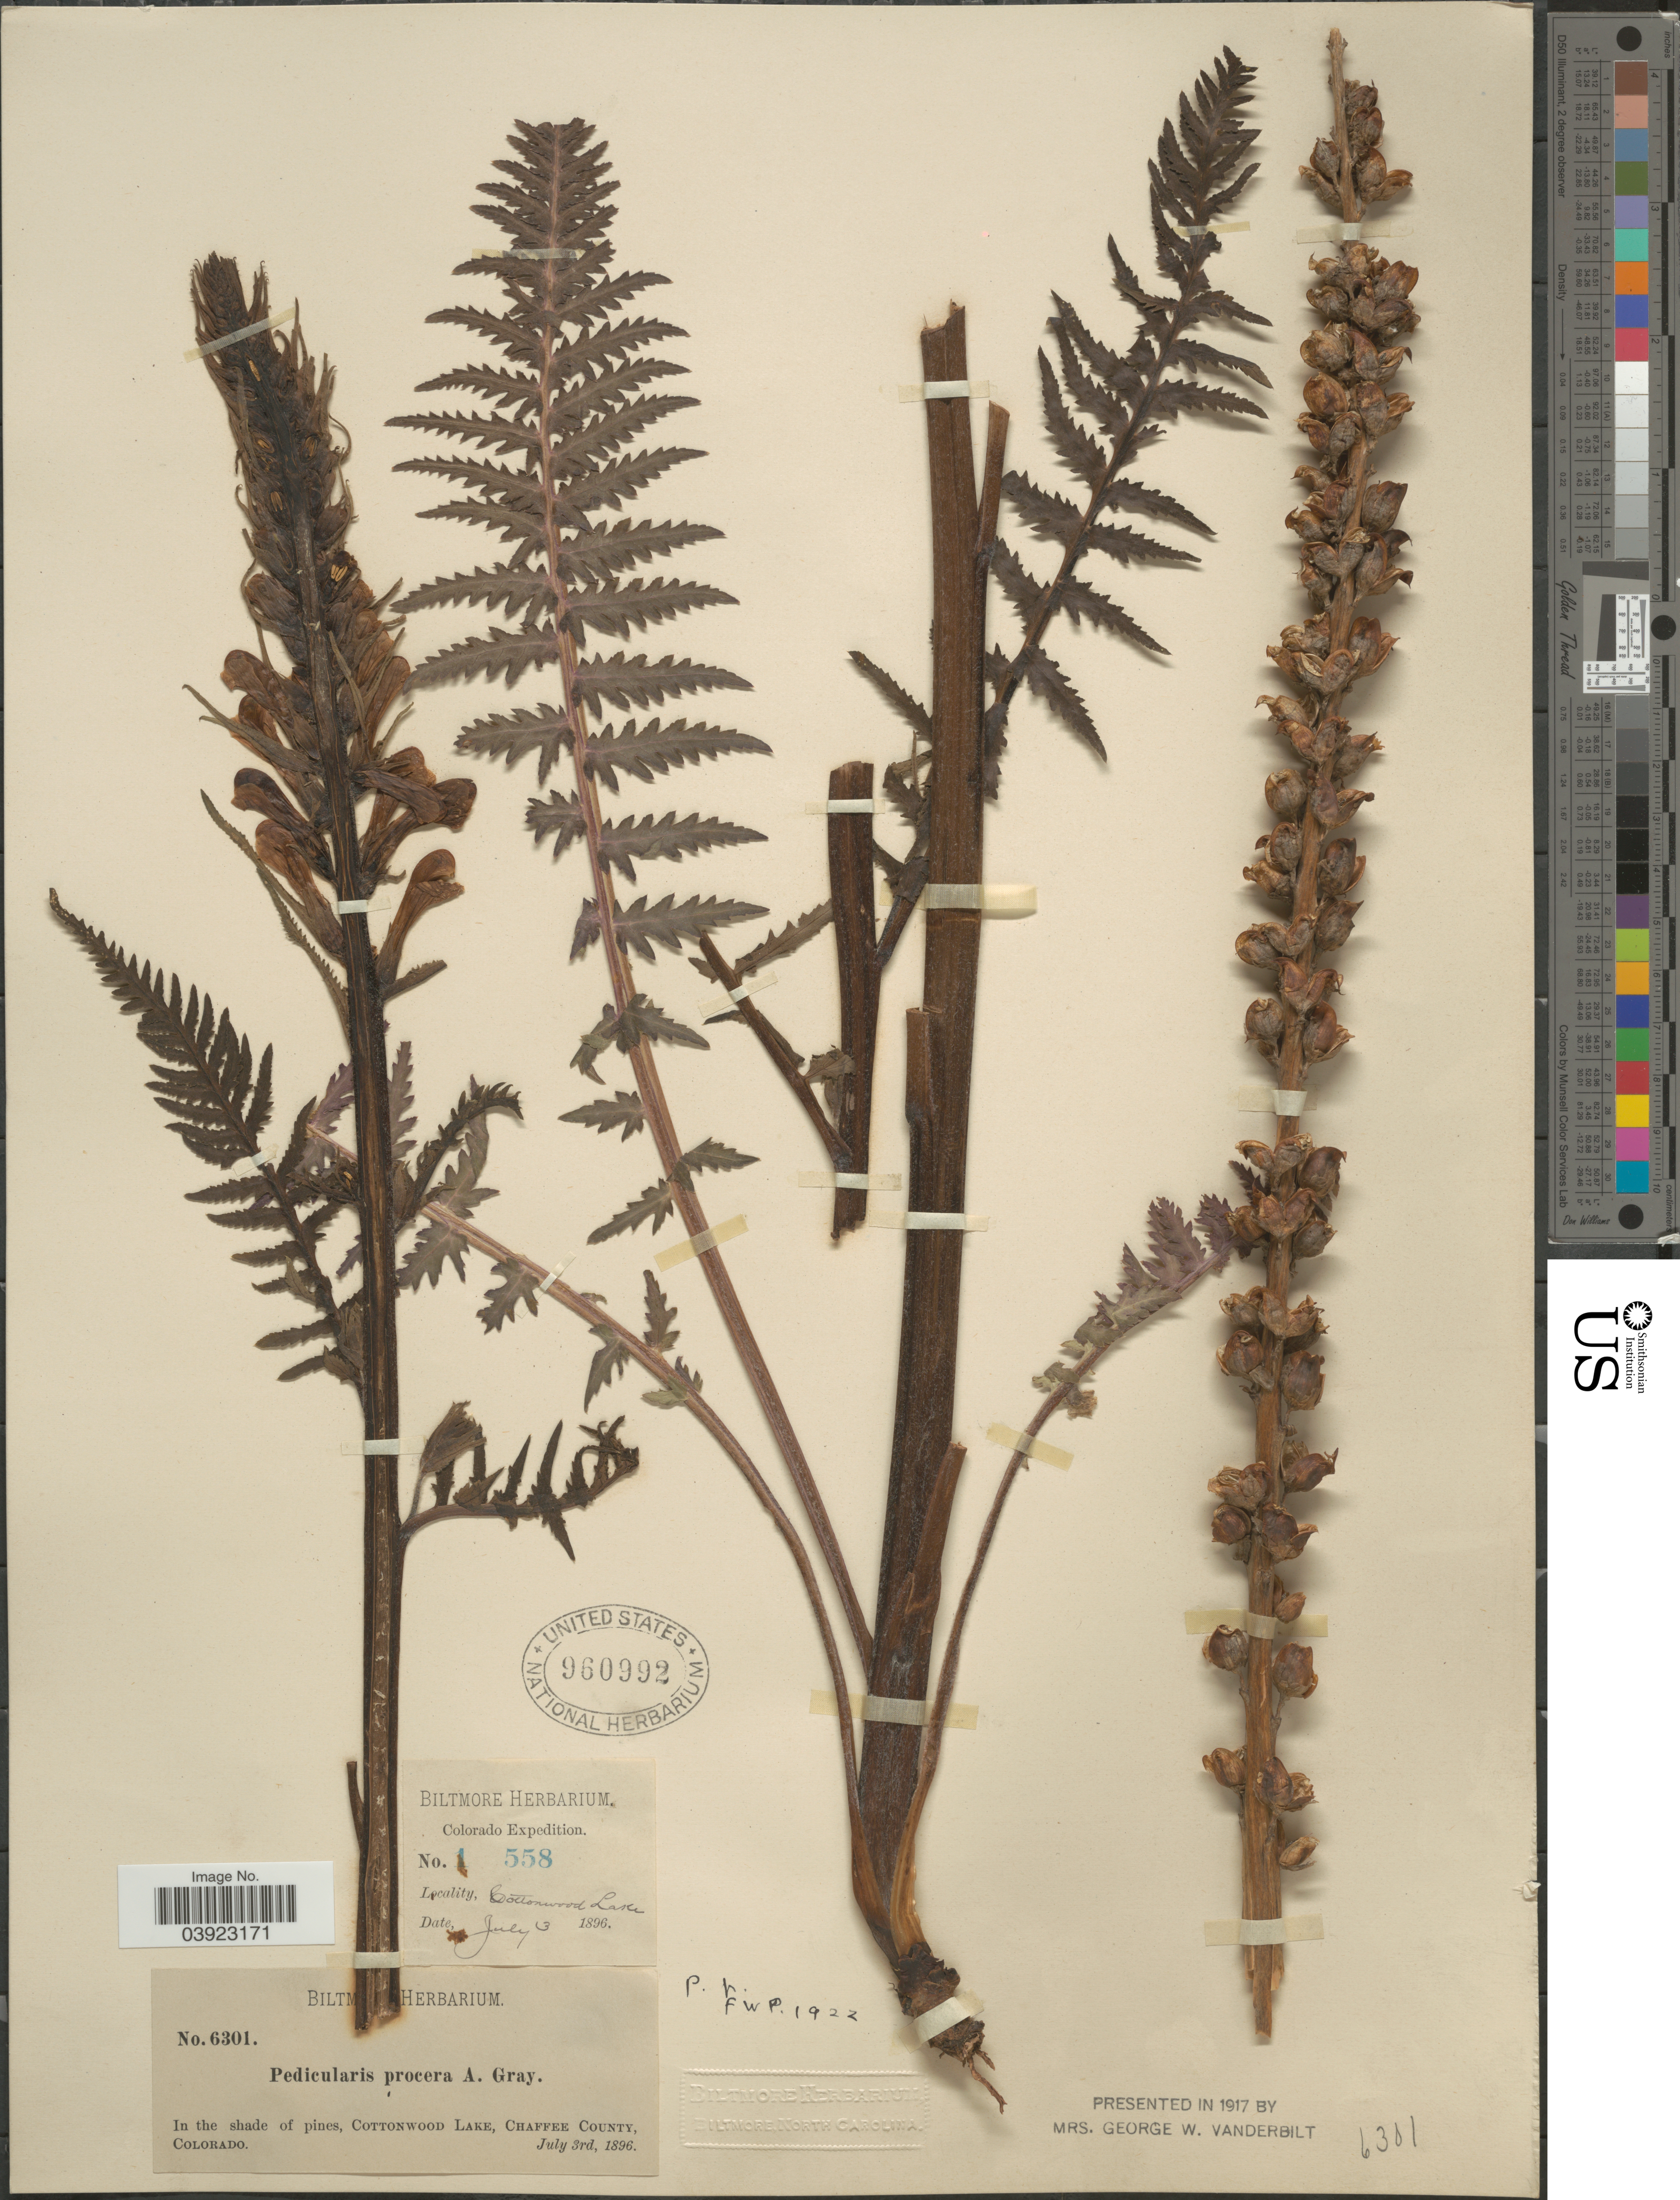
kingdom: Plantae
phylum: Tracheophyta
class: Magnoliopsida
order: Lamiales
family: Orobanchaceae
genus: Pedicularis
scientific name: Pedicularis procera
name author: A. Gray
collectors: ex herb. Biltmore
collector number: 6301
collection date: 1896-07-03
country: United States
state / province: Colorado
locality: Cottonwoodlake, Chaffee County.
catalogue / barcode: US 960992